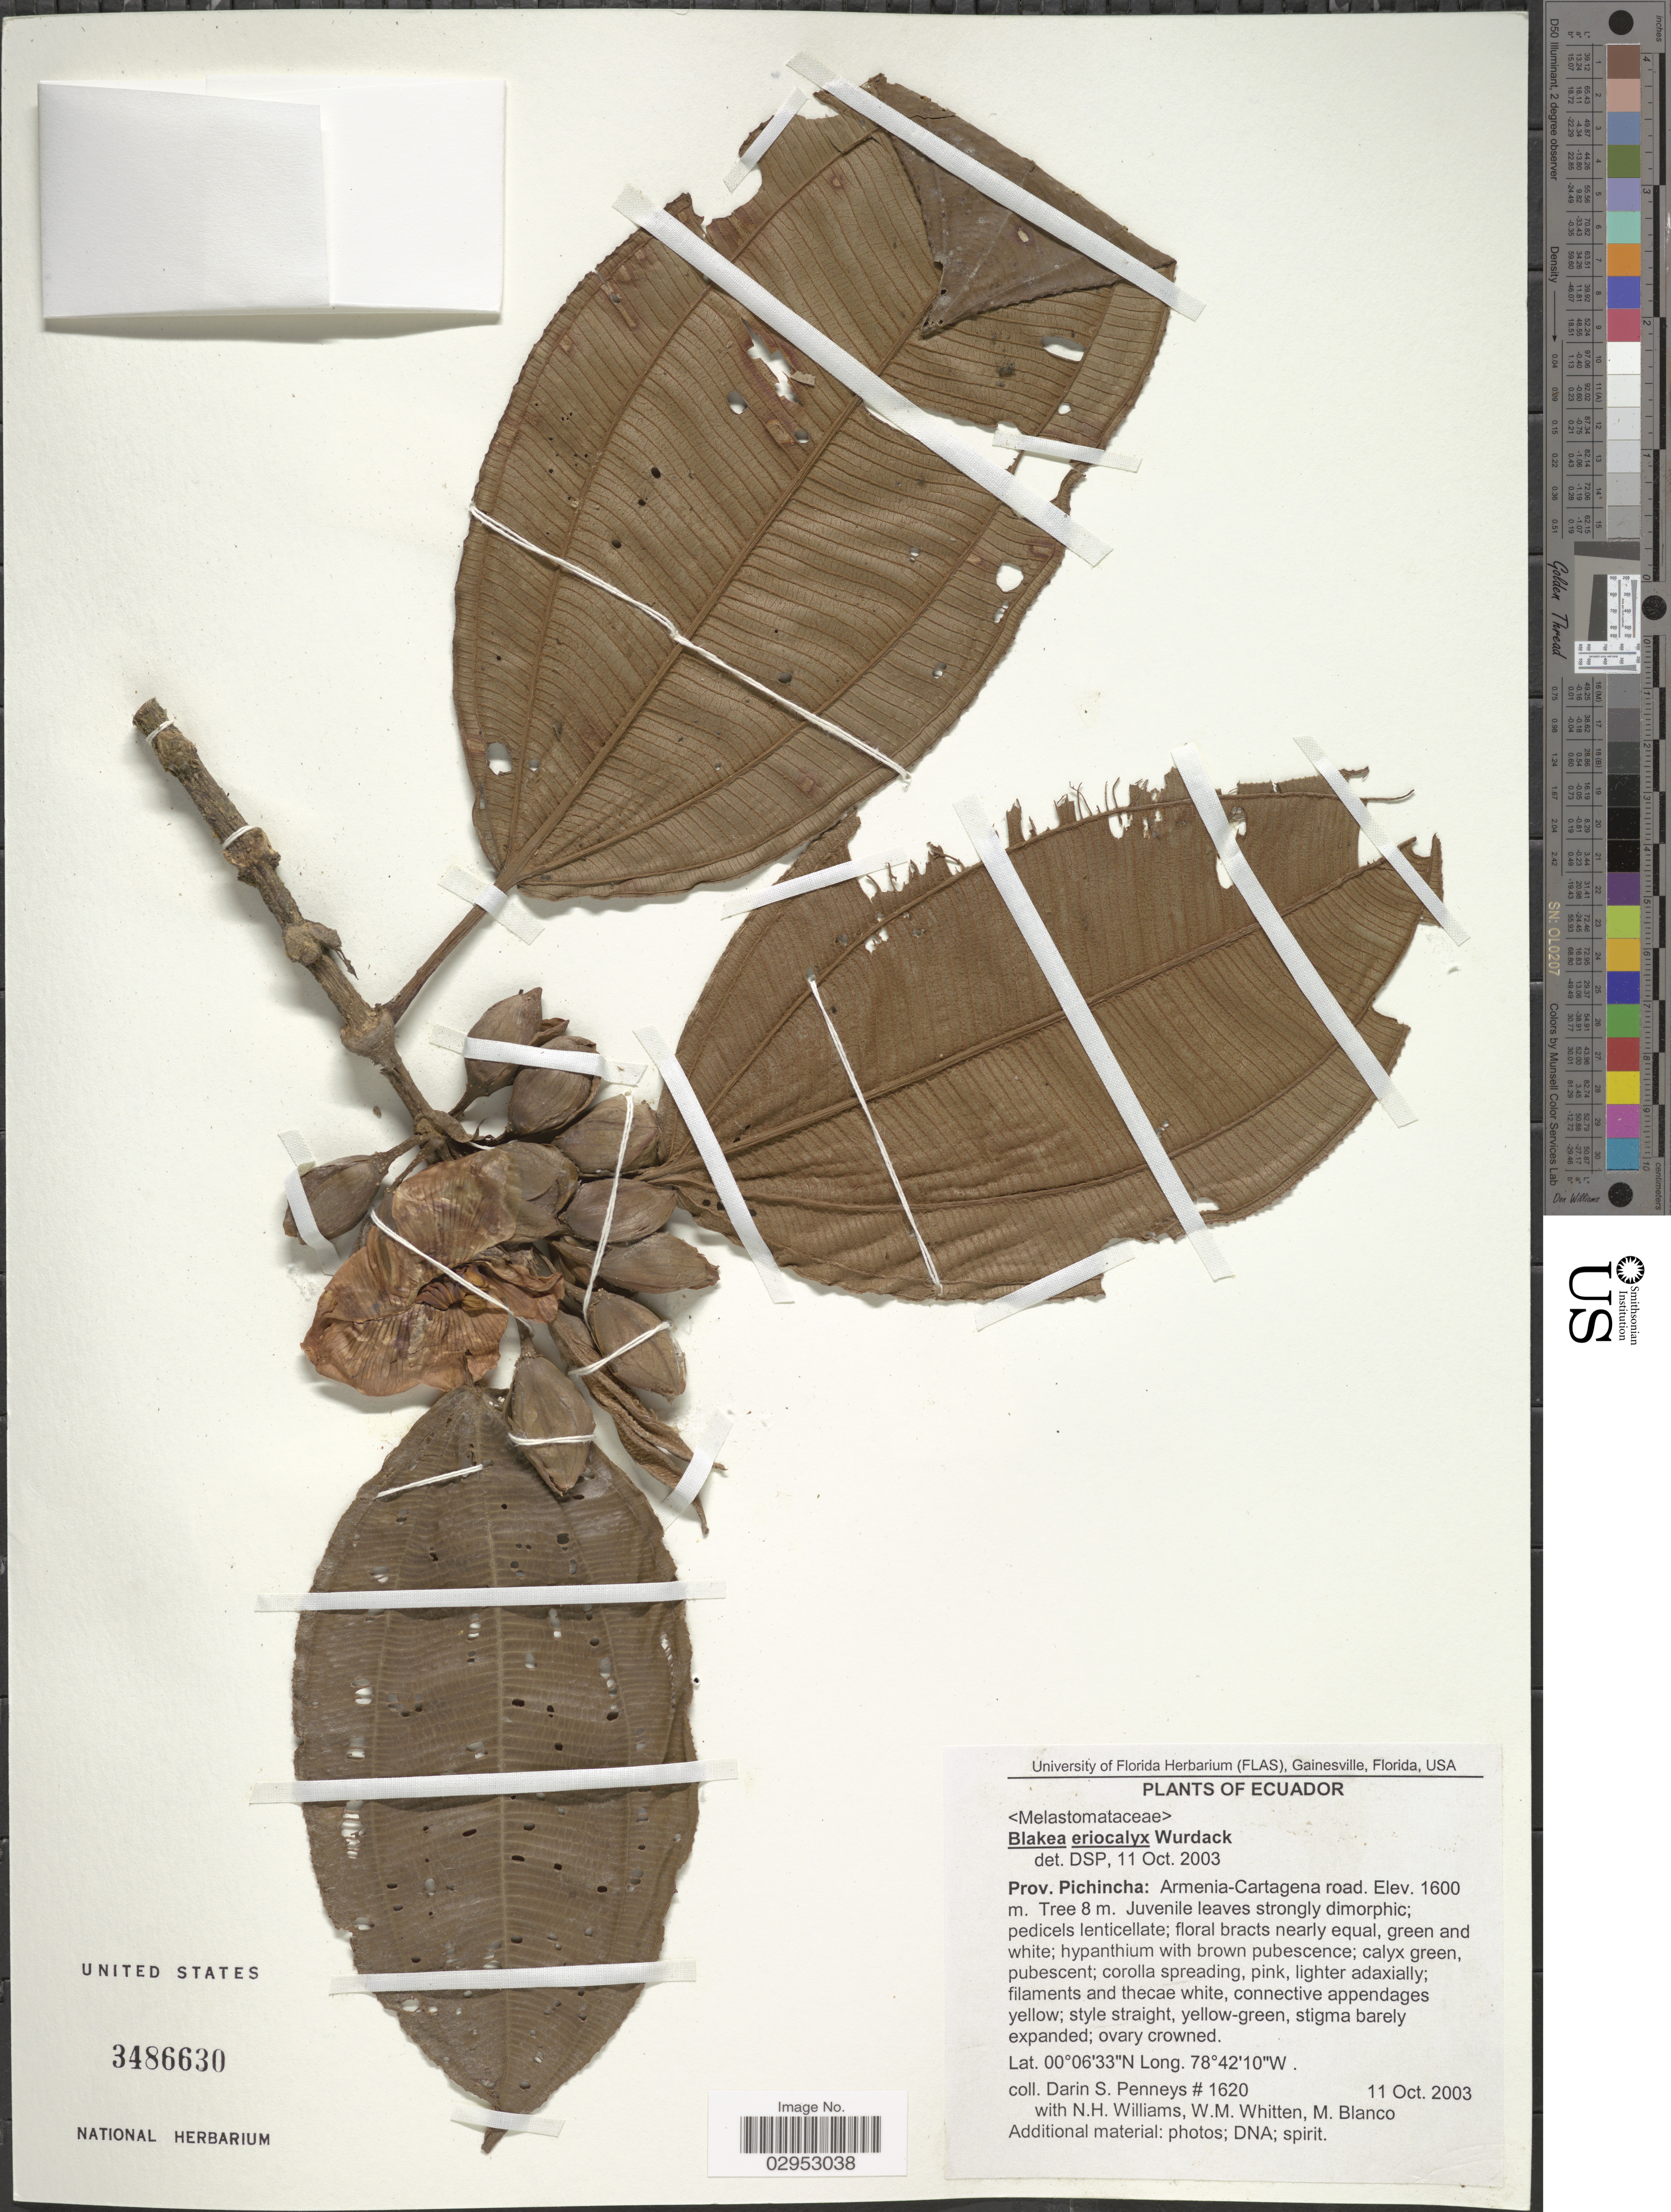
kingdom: Plantae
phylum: Tracheophyta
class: Magnoliopsida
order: Myrtales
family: Melastomataceae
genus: Blakea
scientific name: Blakea eriocalyx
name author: Wurdack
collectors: D. S. Penneys, N. H. Williams, W. M. Whitten & M. Blanco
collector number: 1620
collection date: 2003-10-11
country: Ecuador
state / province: Pichincha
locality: Armenia-Cartagena road.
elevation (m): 1600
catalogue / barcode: US 3486630